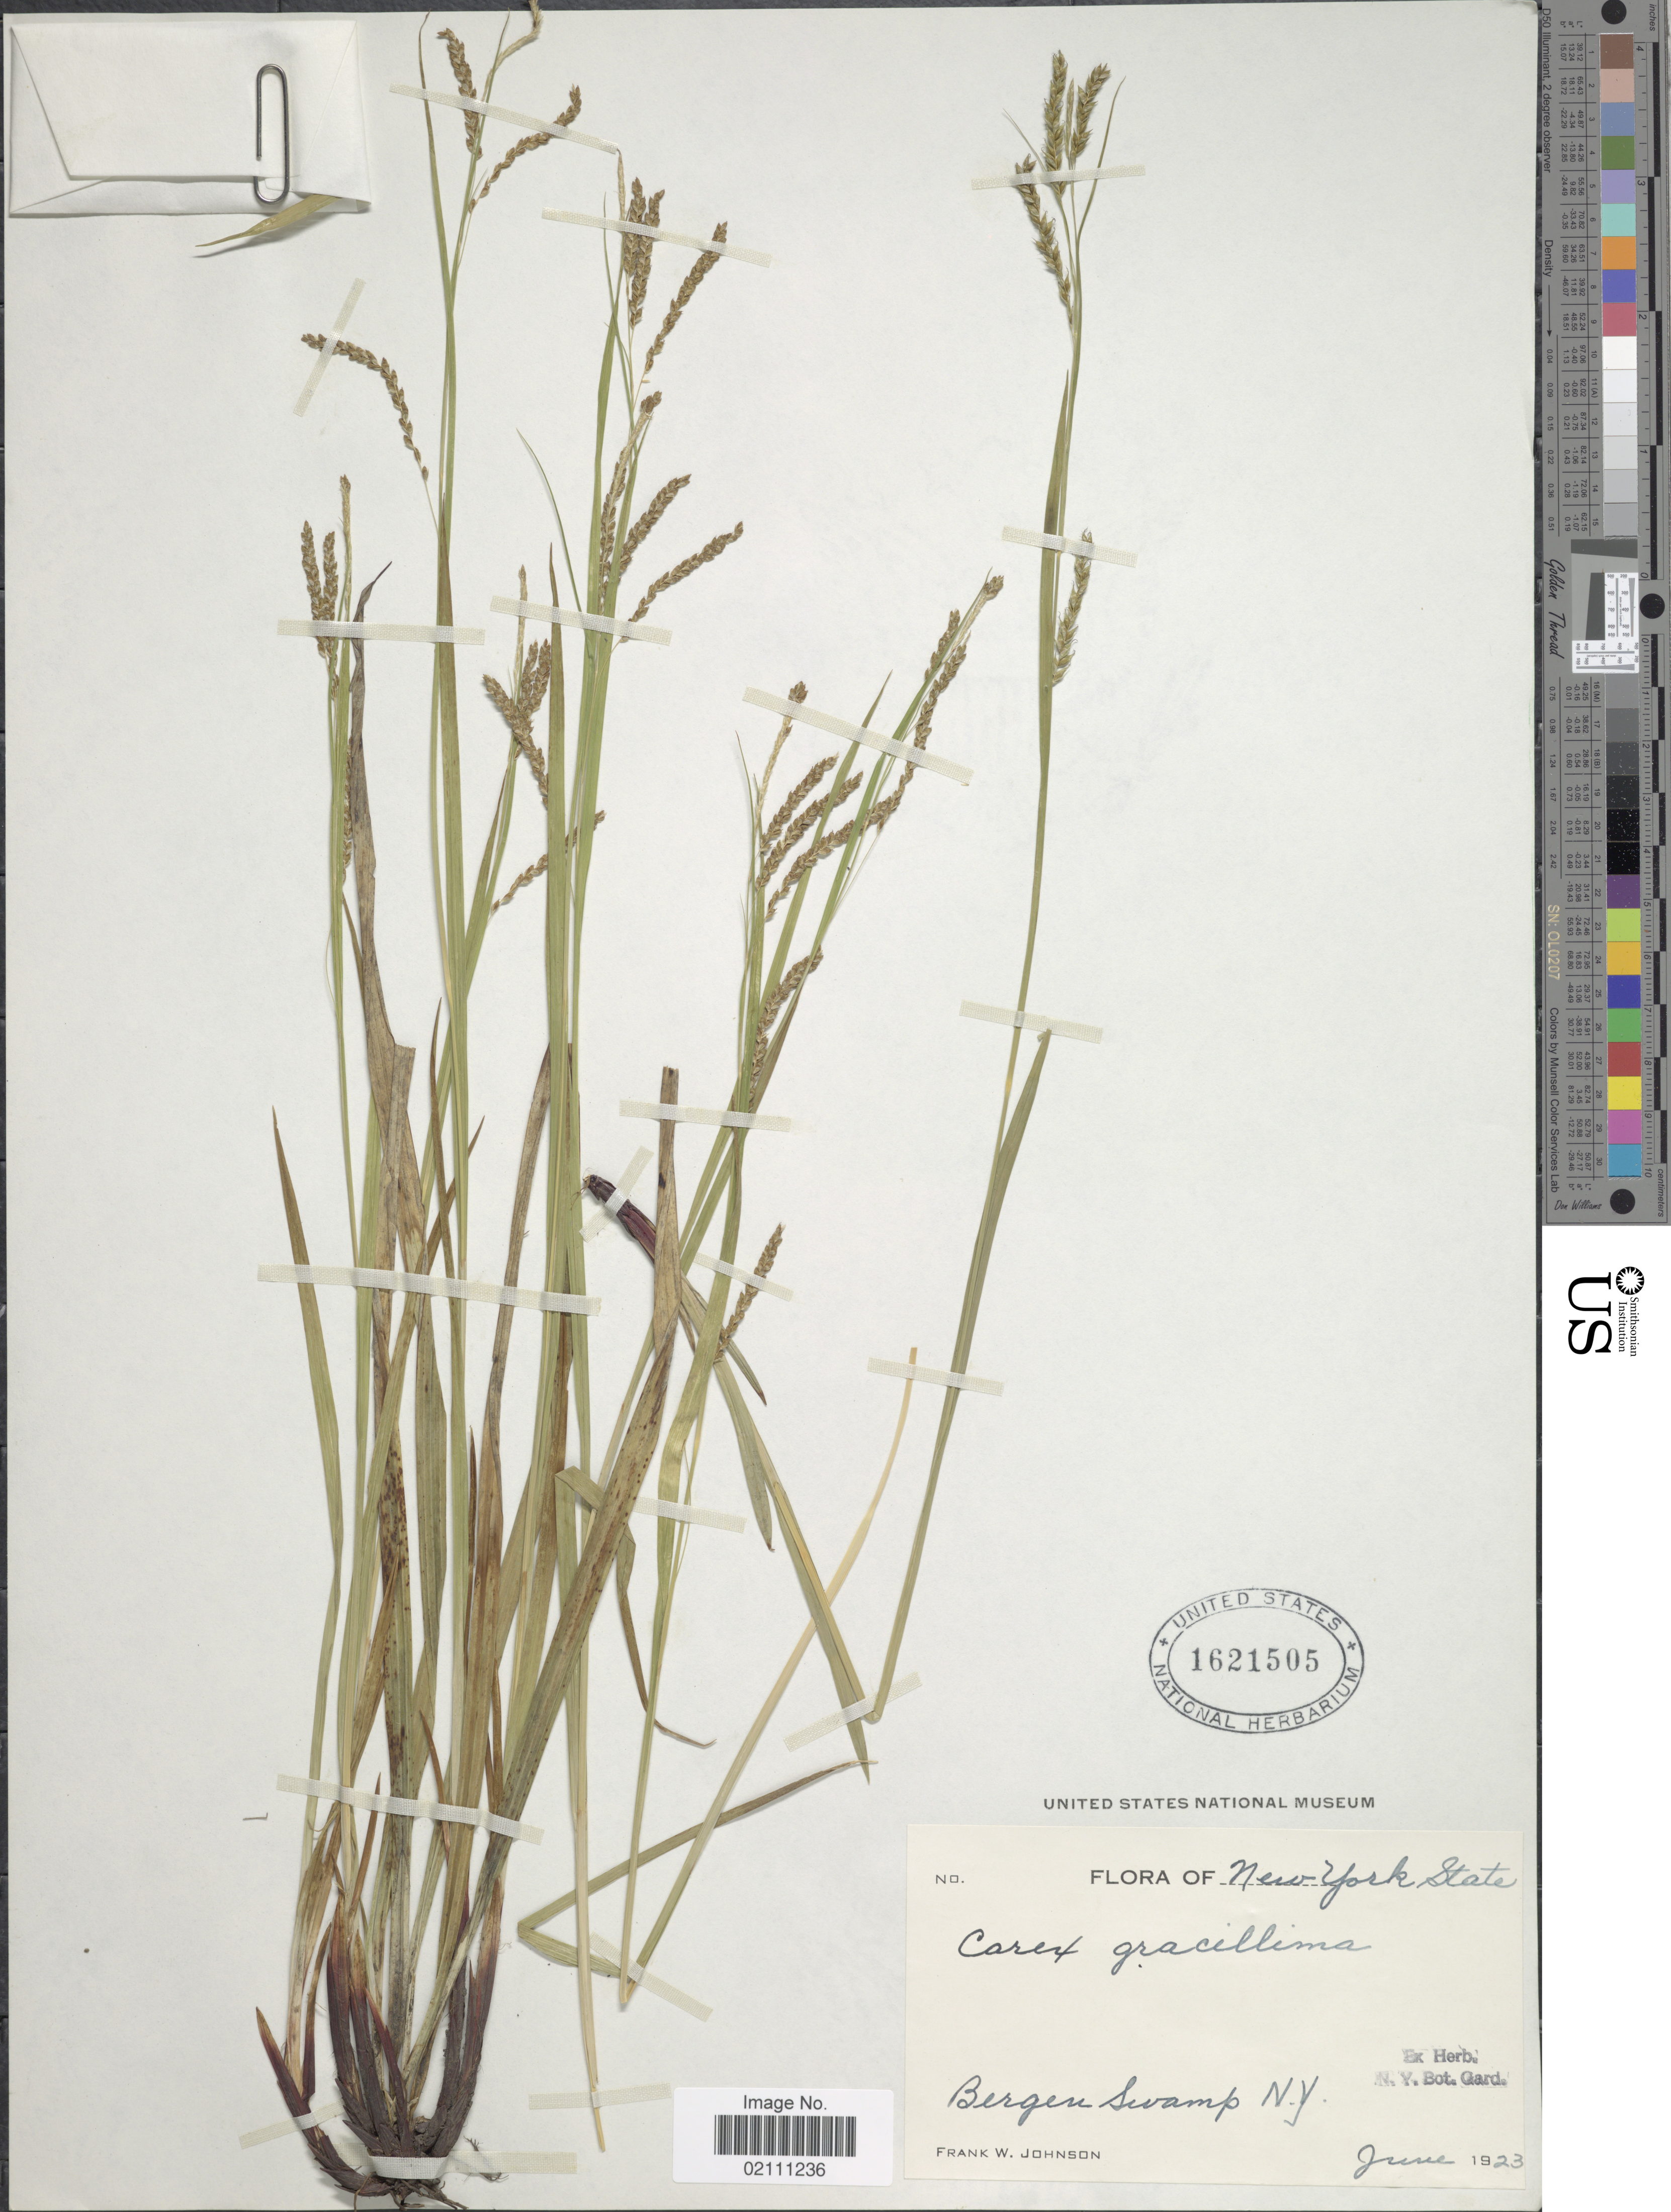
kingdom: Plantae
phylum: Tracheophyta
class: Liliopsida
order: Poales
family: Cyperaceae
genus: Carex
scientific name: Carex gracillima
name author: Schwein.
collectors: F. W. Johnson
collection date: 1923-06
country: United States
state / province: New York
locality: Bergen Swamp, New York State.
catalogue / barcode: US 1621505